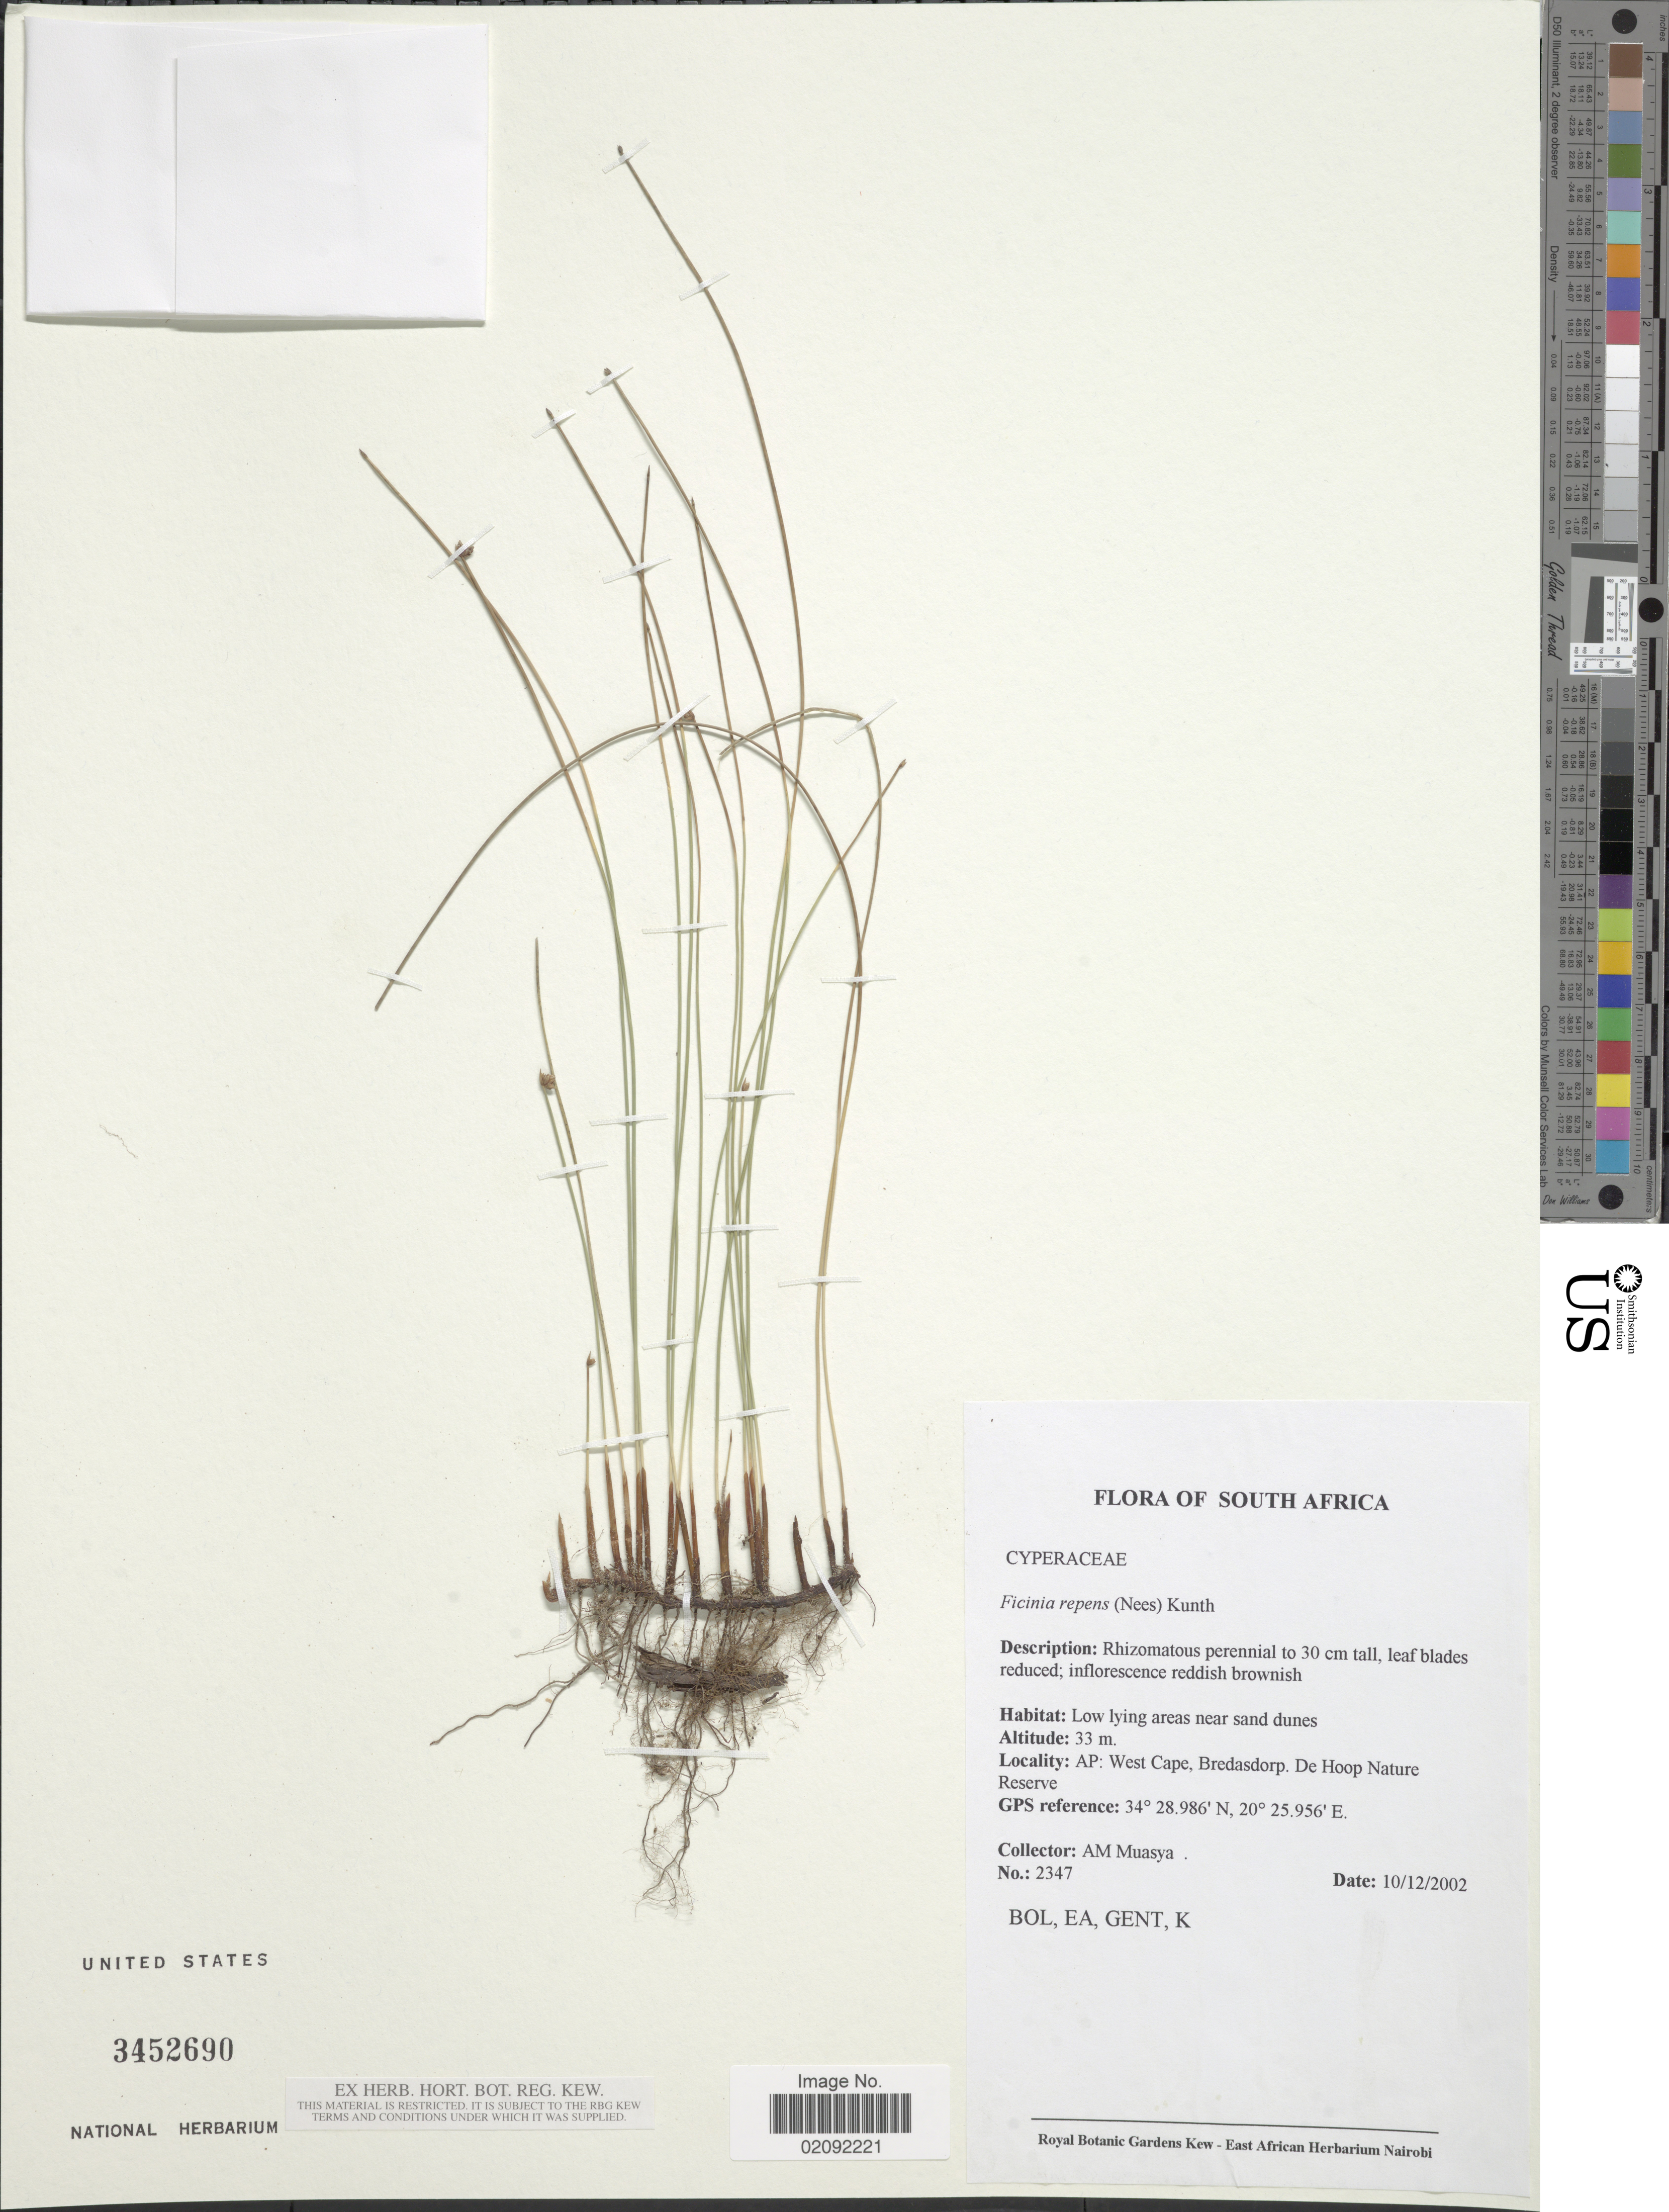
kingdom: Plantae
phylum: Tracheophyta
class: Liliopsida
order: Poales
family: Cyperaceae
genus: Ficinia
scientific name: Ficinia repens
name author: Kunth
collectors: A. Muasya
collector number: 2347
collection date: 2002-12-10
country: South Africa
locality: Low lying areas near sand dunes, AP: West Cape, Bredasdorp. De Hoop Nature Reserve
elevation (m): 33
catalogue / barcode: US 3452690